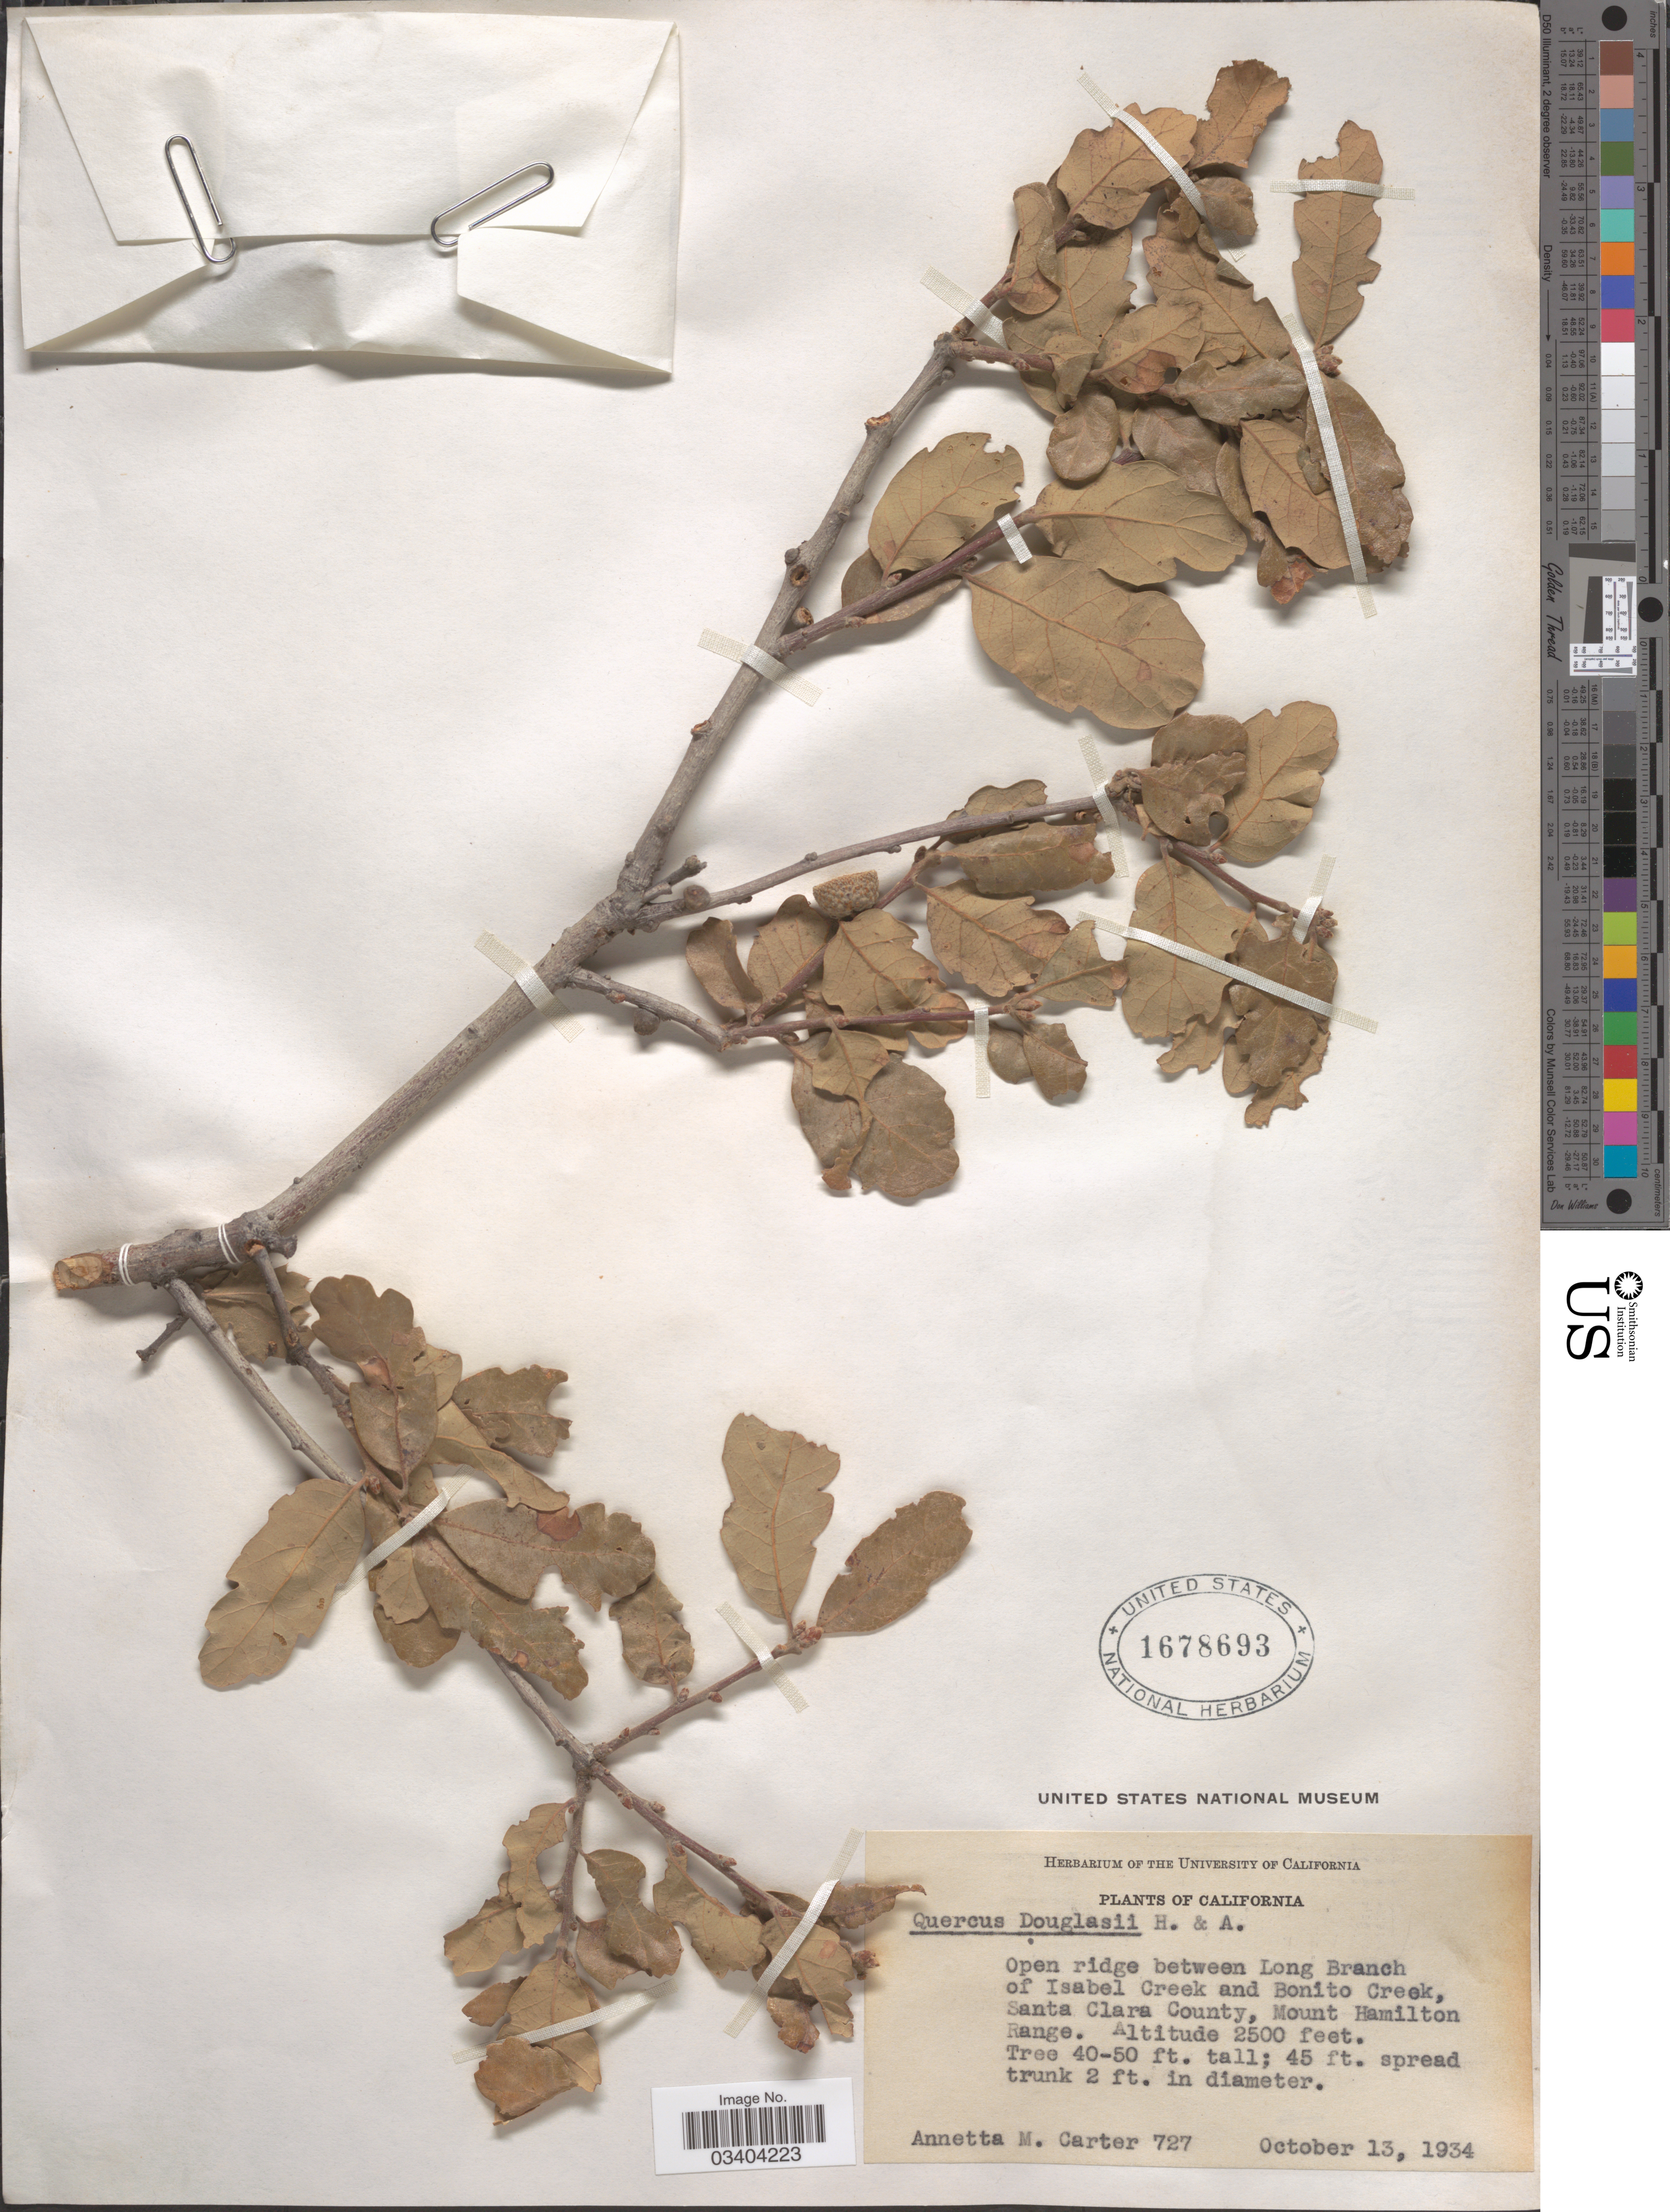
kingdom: Plantae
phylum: Tracheophyta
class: Magnoliopsida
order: Fagales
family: Fagaceae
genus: Quercus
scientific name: Quercus douglasii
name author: Hook. & Arn.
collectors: A. M. Carter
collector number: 727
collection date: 1934-10-13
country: United States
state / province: California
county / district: Santa Clara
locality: Open ridge between Long Branch of Isabel Creek and Bonito Creek, Santa Clara County, Mount Hamilton Range.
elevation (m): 762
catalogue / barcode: US 1678693